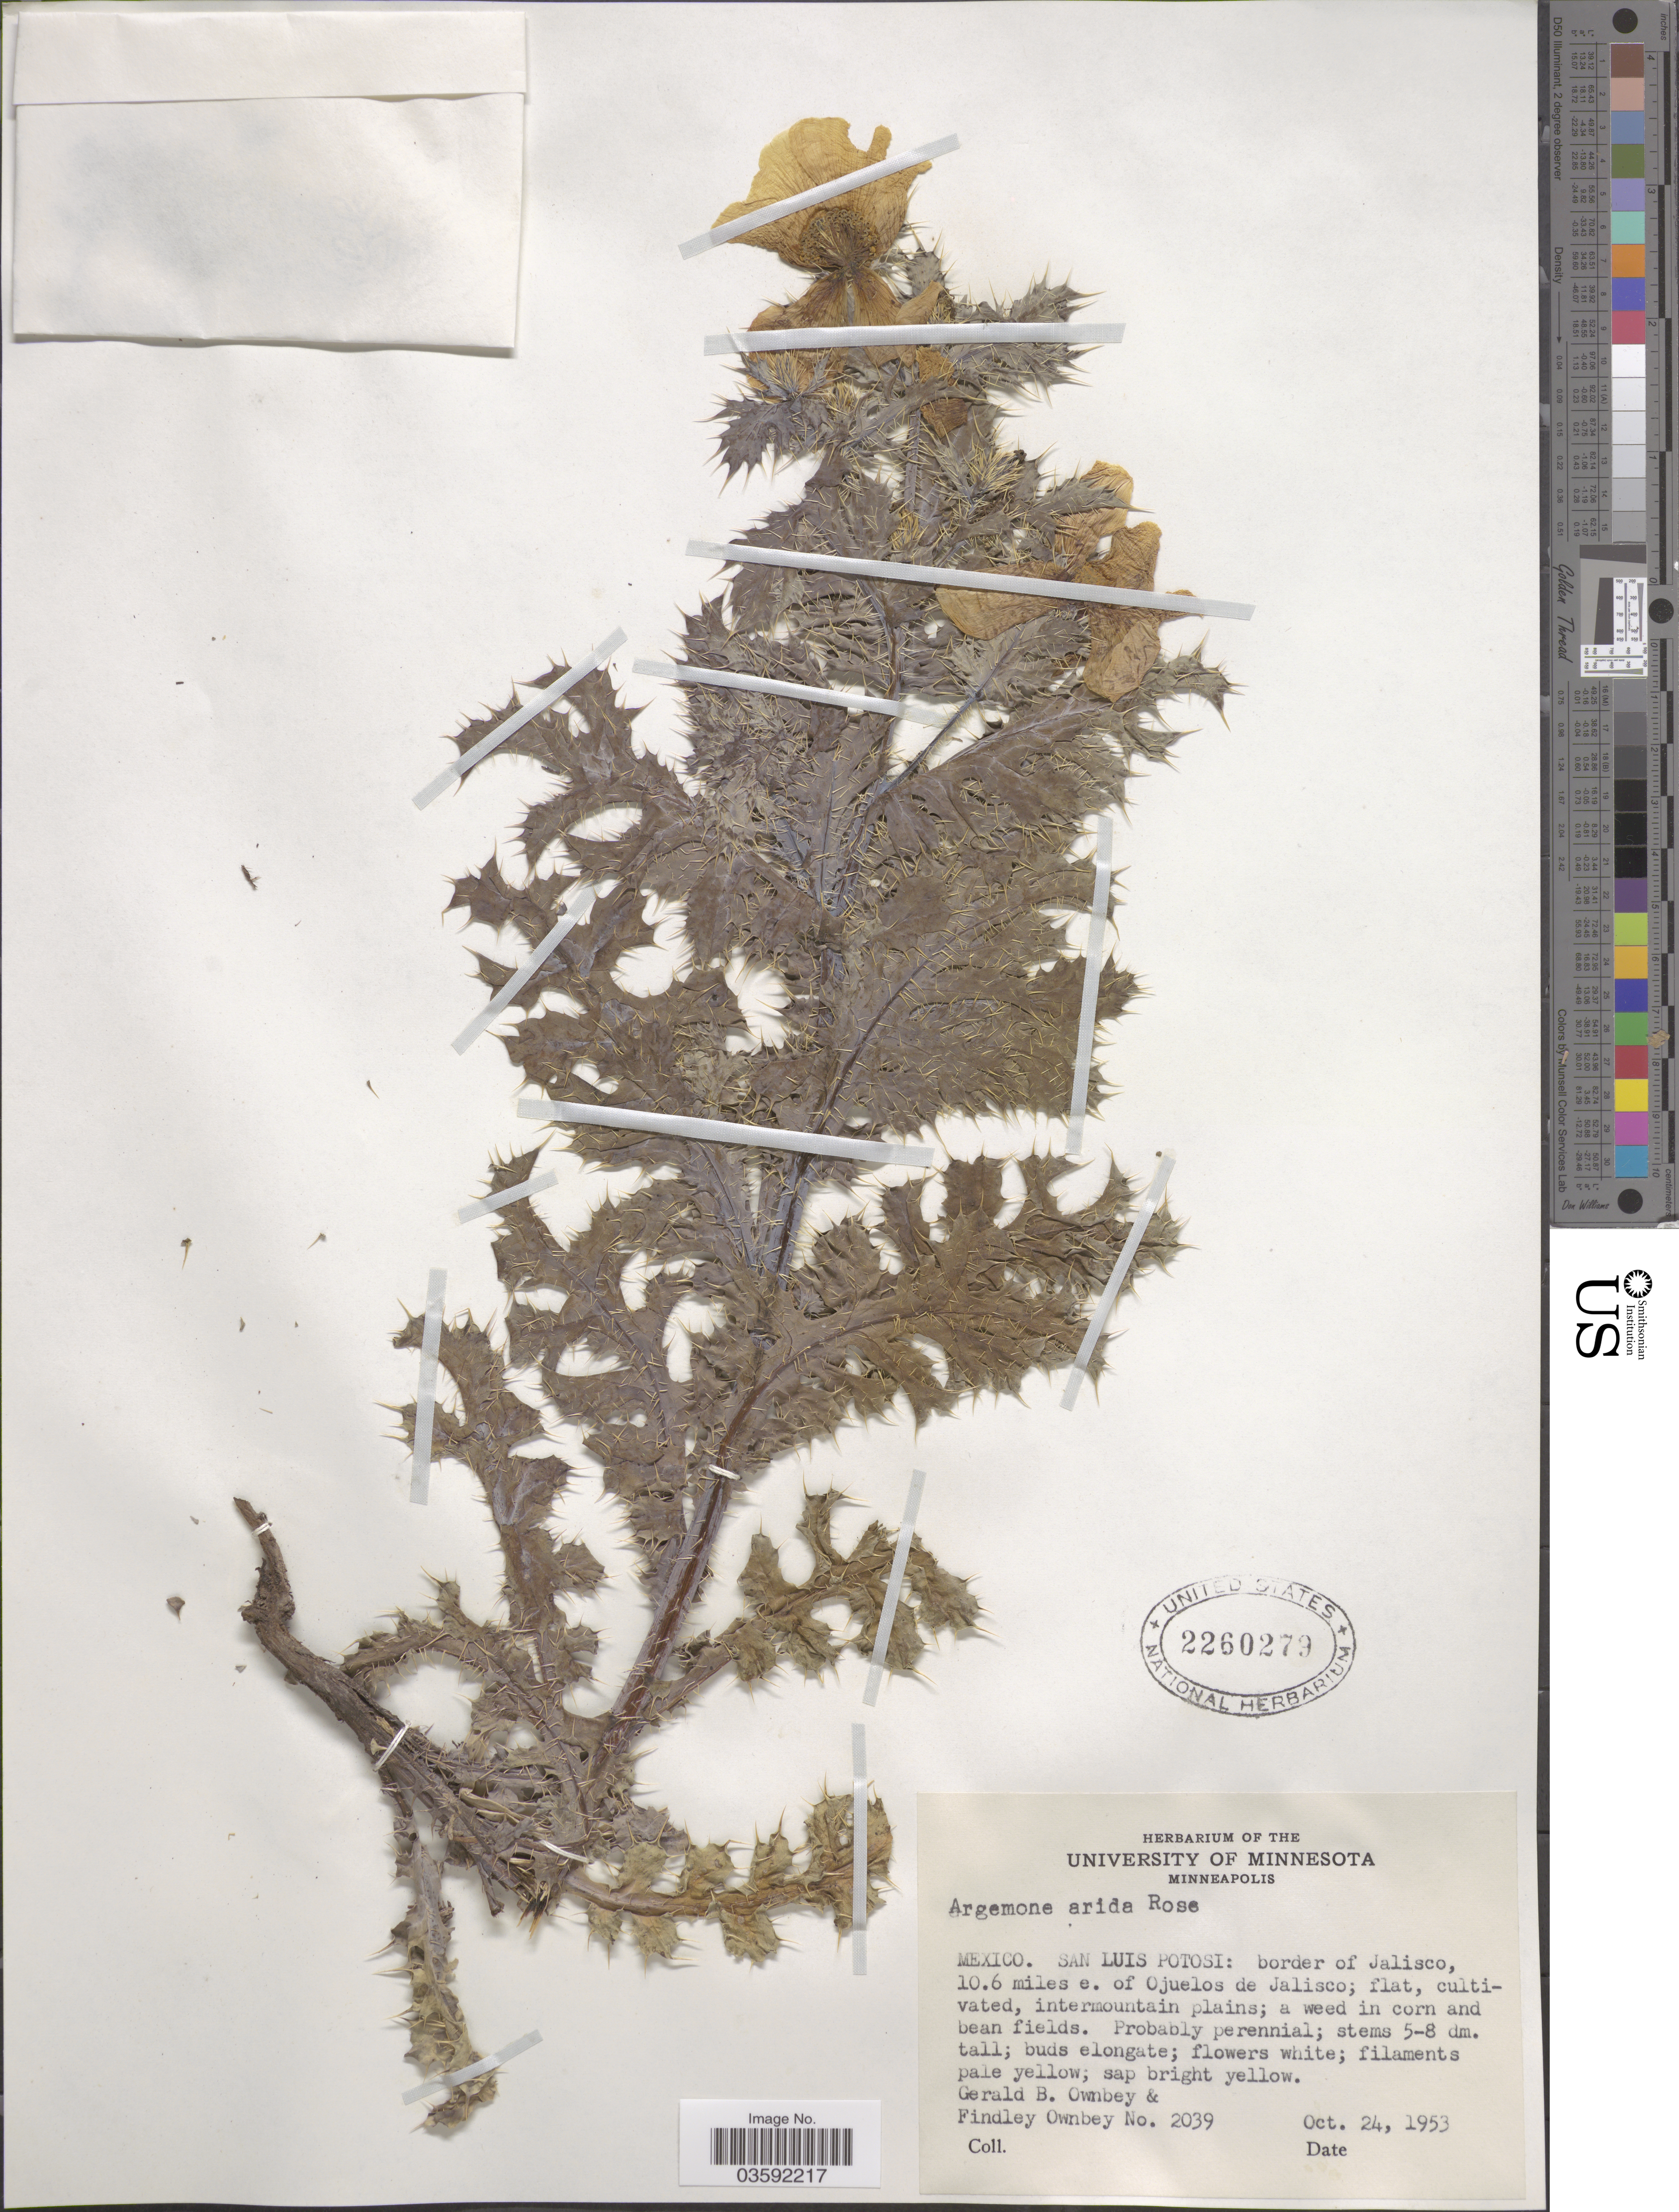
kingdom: Plantae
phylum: Tracheophyta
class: Magnoliopsida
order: Ranunculales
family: Papaveraceae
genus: Argemone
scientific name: Argemone arida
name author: Rose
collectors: G. B. Ownbey & F. Ownbey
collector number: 2039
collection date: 1953-10-24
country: Mexico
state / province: San Luis Potosí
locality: Border of Jalisco, 10.6 miles e. of Ojuelos de Jalisco.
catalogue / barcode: US 2260279